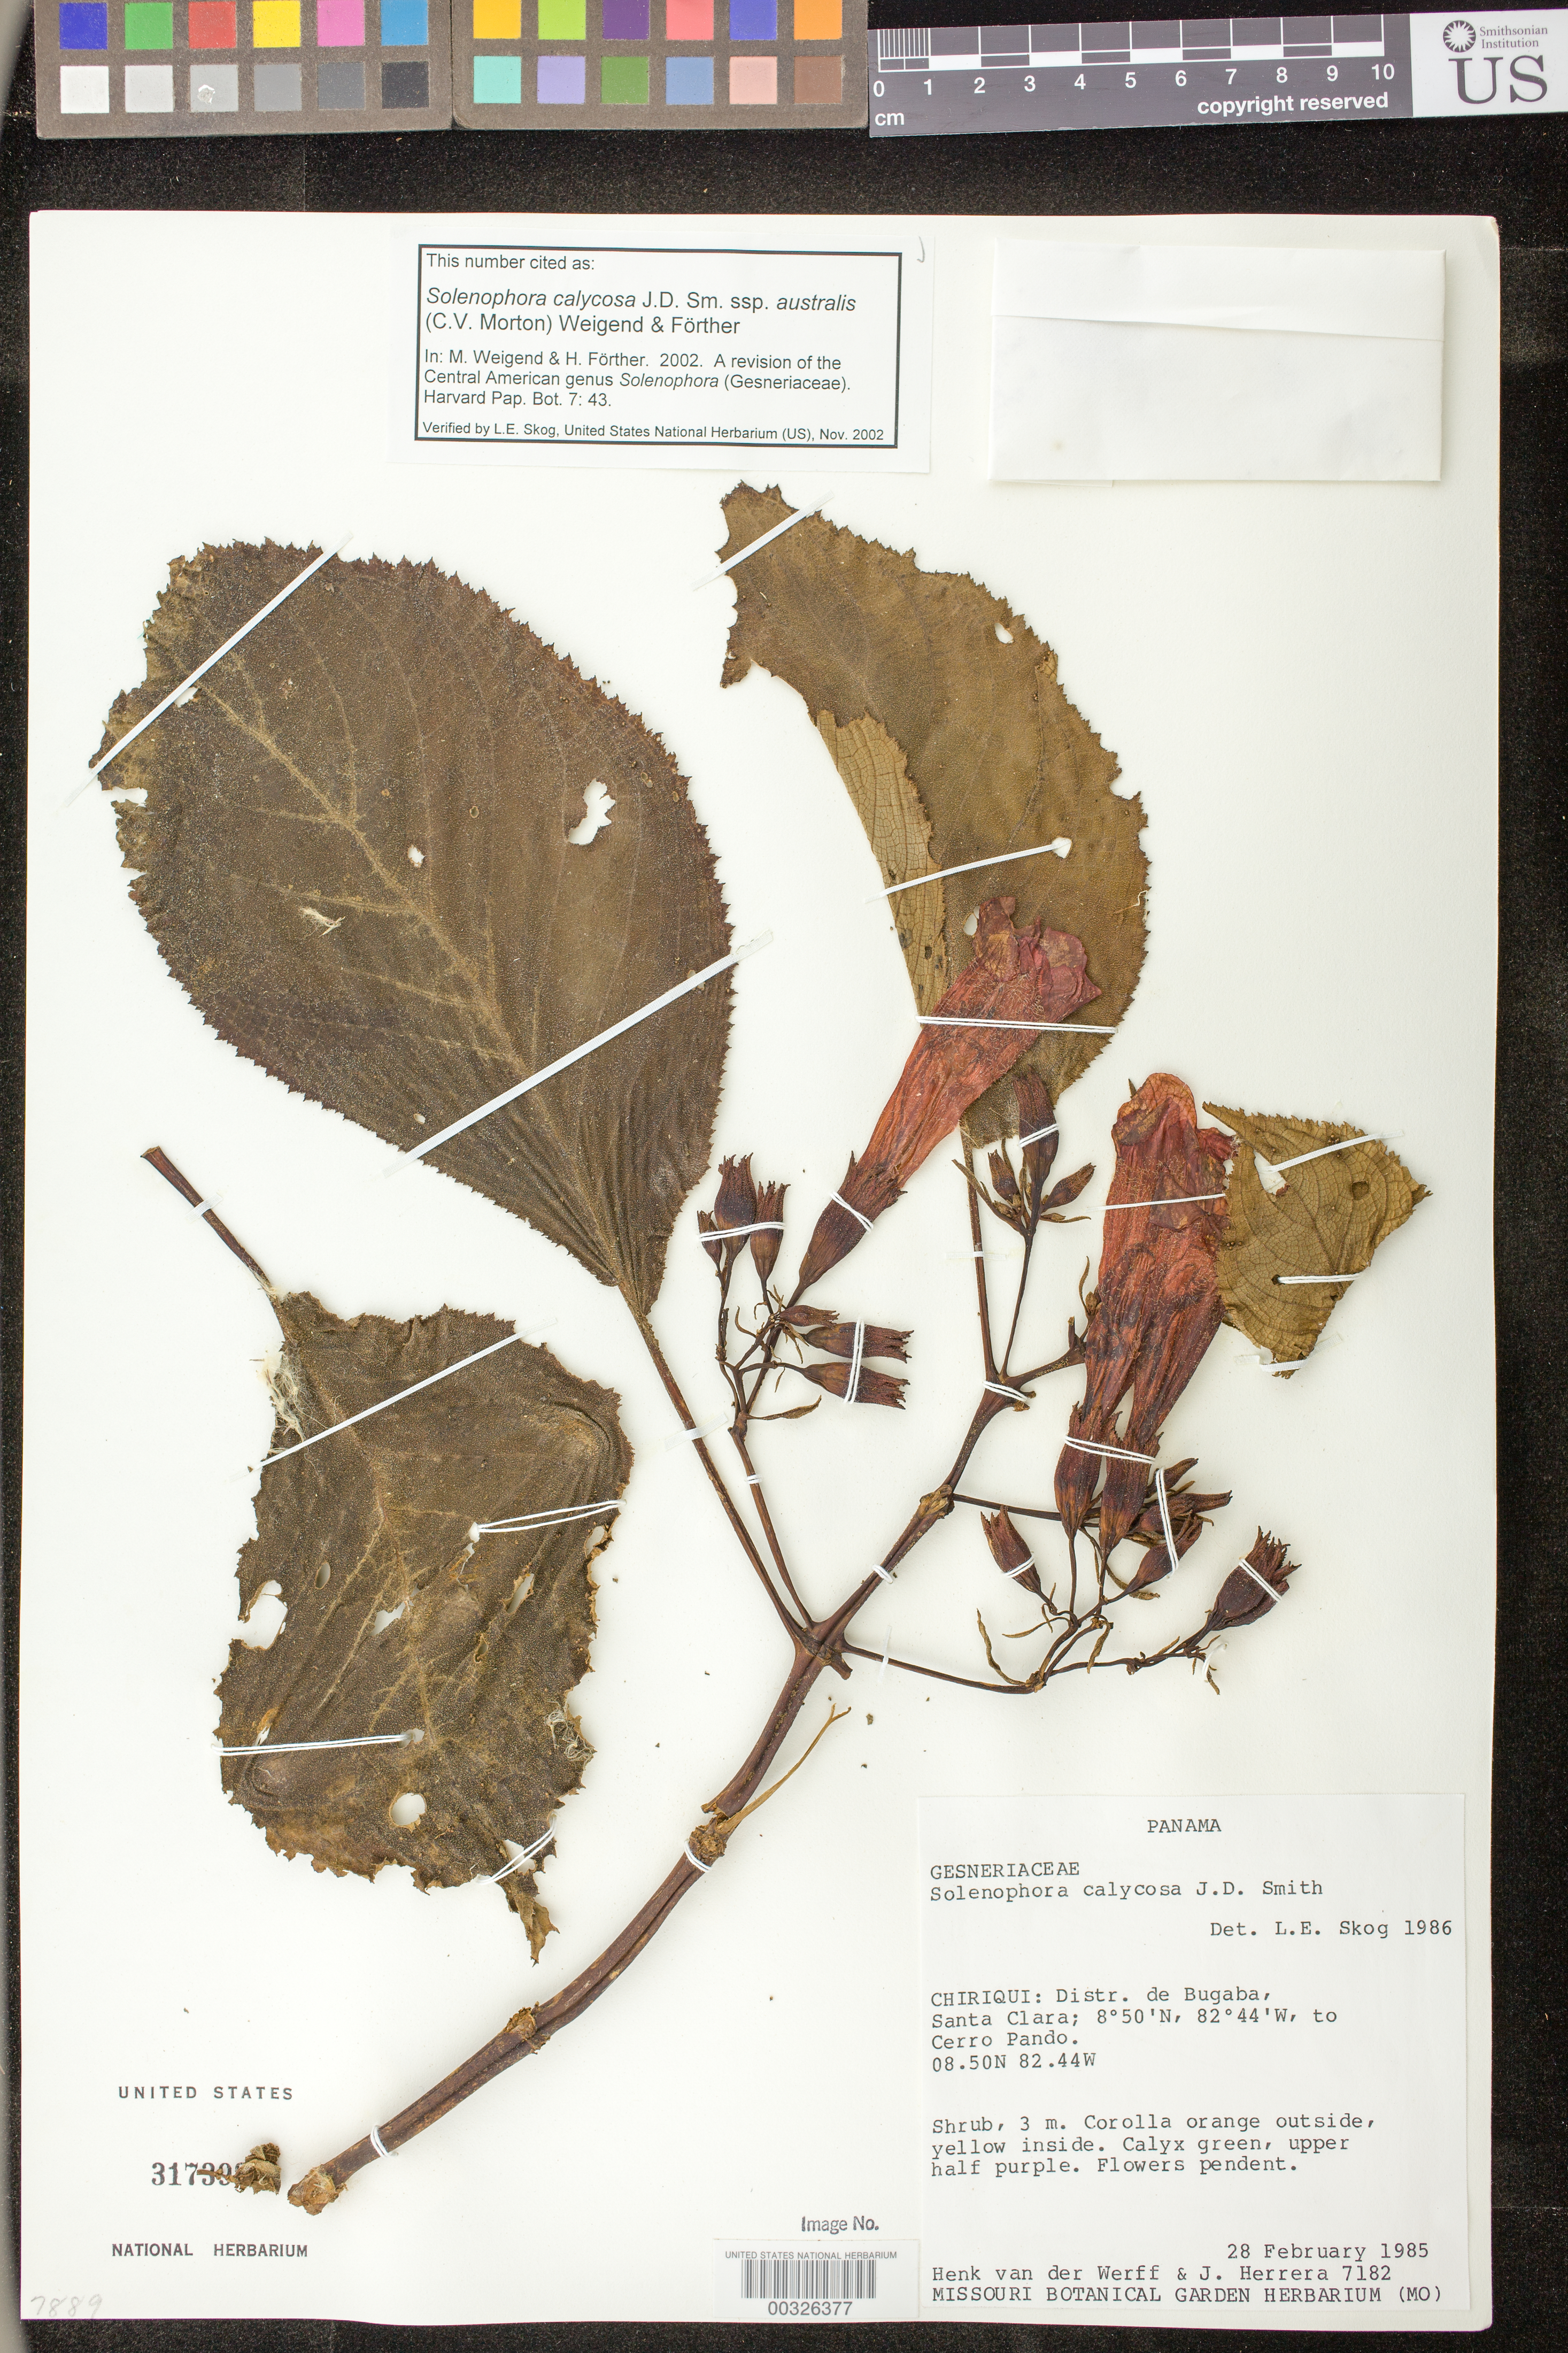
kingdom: Plantae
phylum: Tracheophyta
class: Magnoliopsida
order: Lamiales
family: Gesneriaceae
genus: Solenophora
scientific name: Solenophora calycosa subsp. australis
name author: (C.V. Morton) Weigend & Förther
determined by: Weigend; Förther, Harald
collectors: H. van der Werff & J. Herrera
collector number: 7182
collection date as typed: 28 Feb 1985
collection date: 1985-02-28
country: Panama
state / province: Chiriquí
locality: Distr. de Bugaba, Santa Clara to Cerro Pando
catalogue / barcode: US 3173928